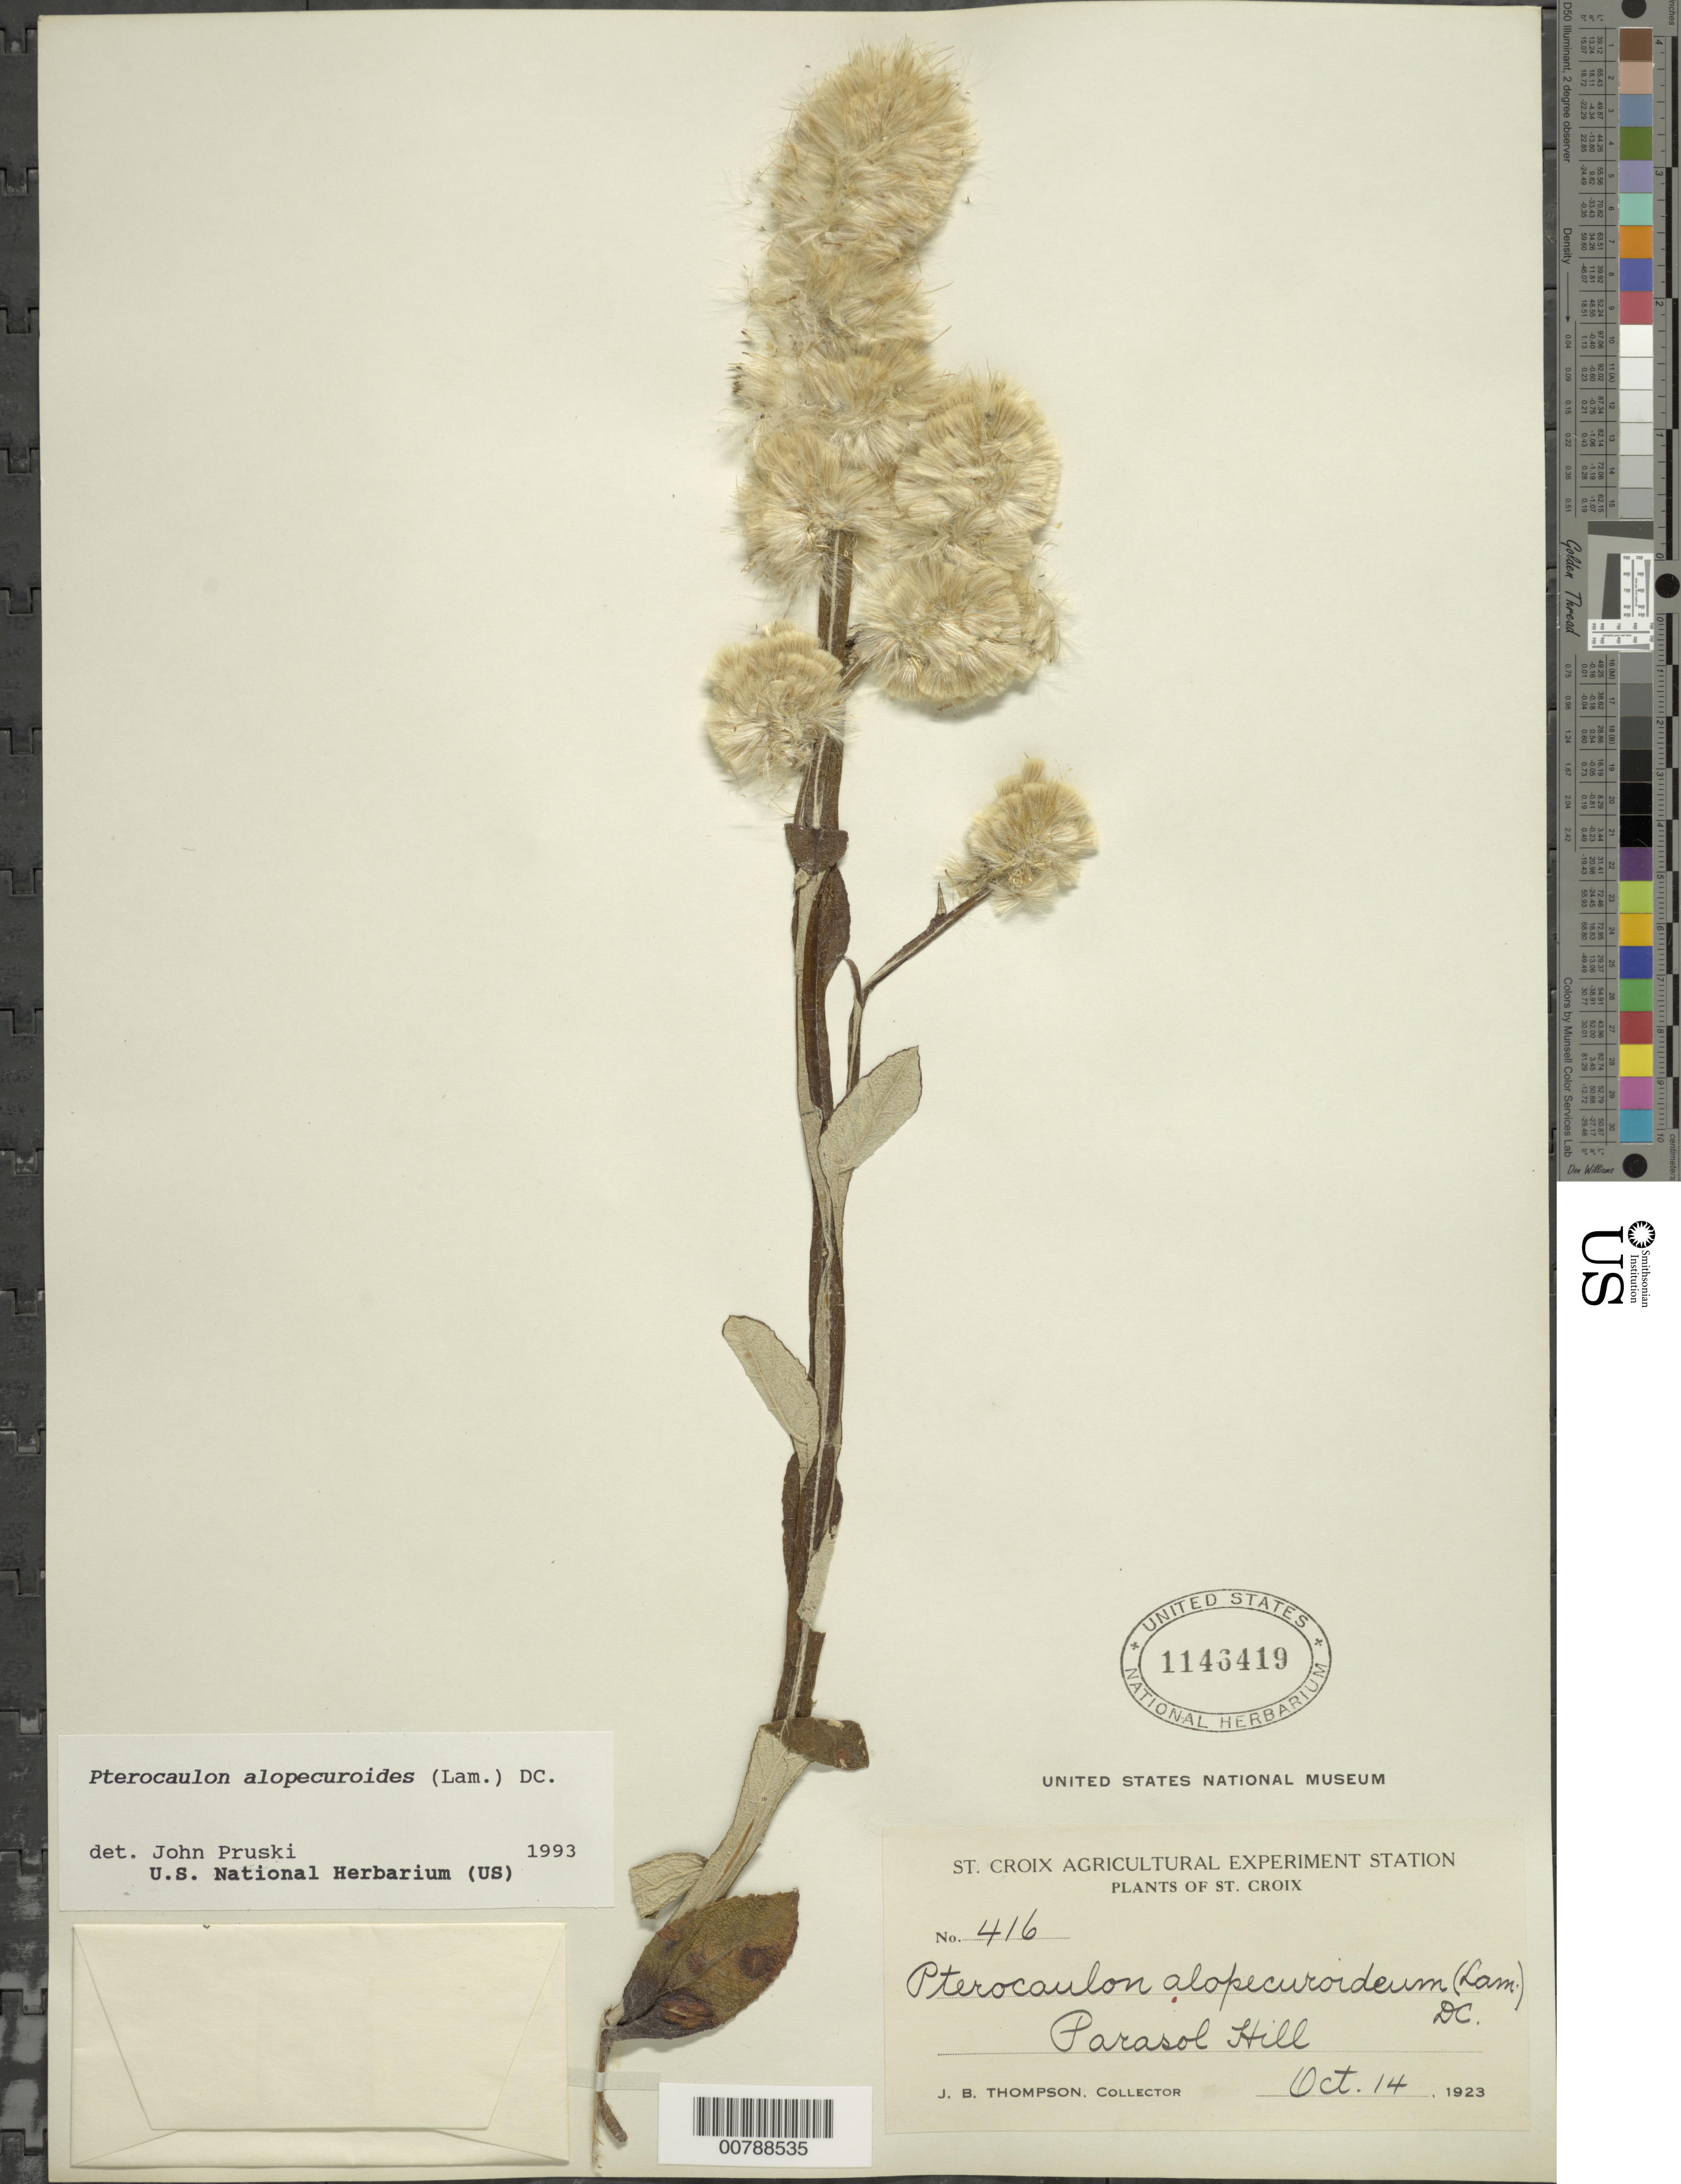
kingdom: Plantae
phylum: Tracheophyta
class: Magnoliopsida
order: Asterales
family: Asteraceae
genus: Pterocaulon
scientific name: Pterocaulon alopecuroides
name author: (Lam.) DC.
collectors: J. B. Thompson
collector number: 416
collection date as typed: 14 Oct 1923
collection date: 1923-10-14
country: Puerto Rico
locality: Parasol Hill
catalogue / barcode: US 1146419